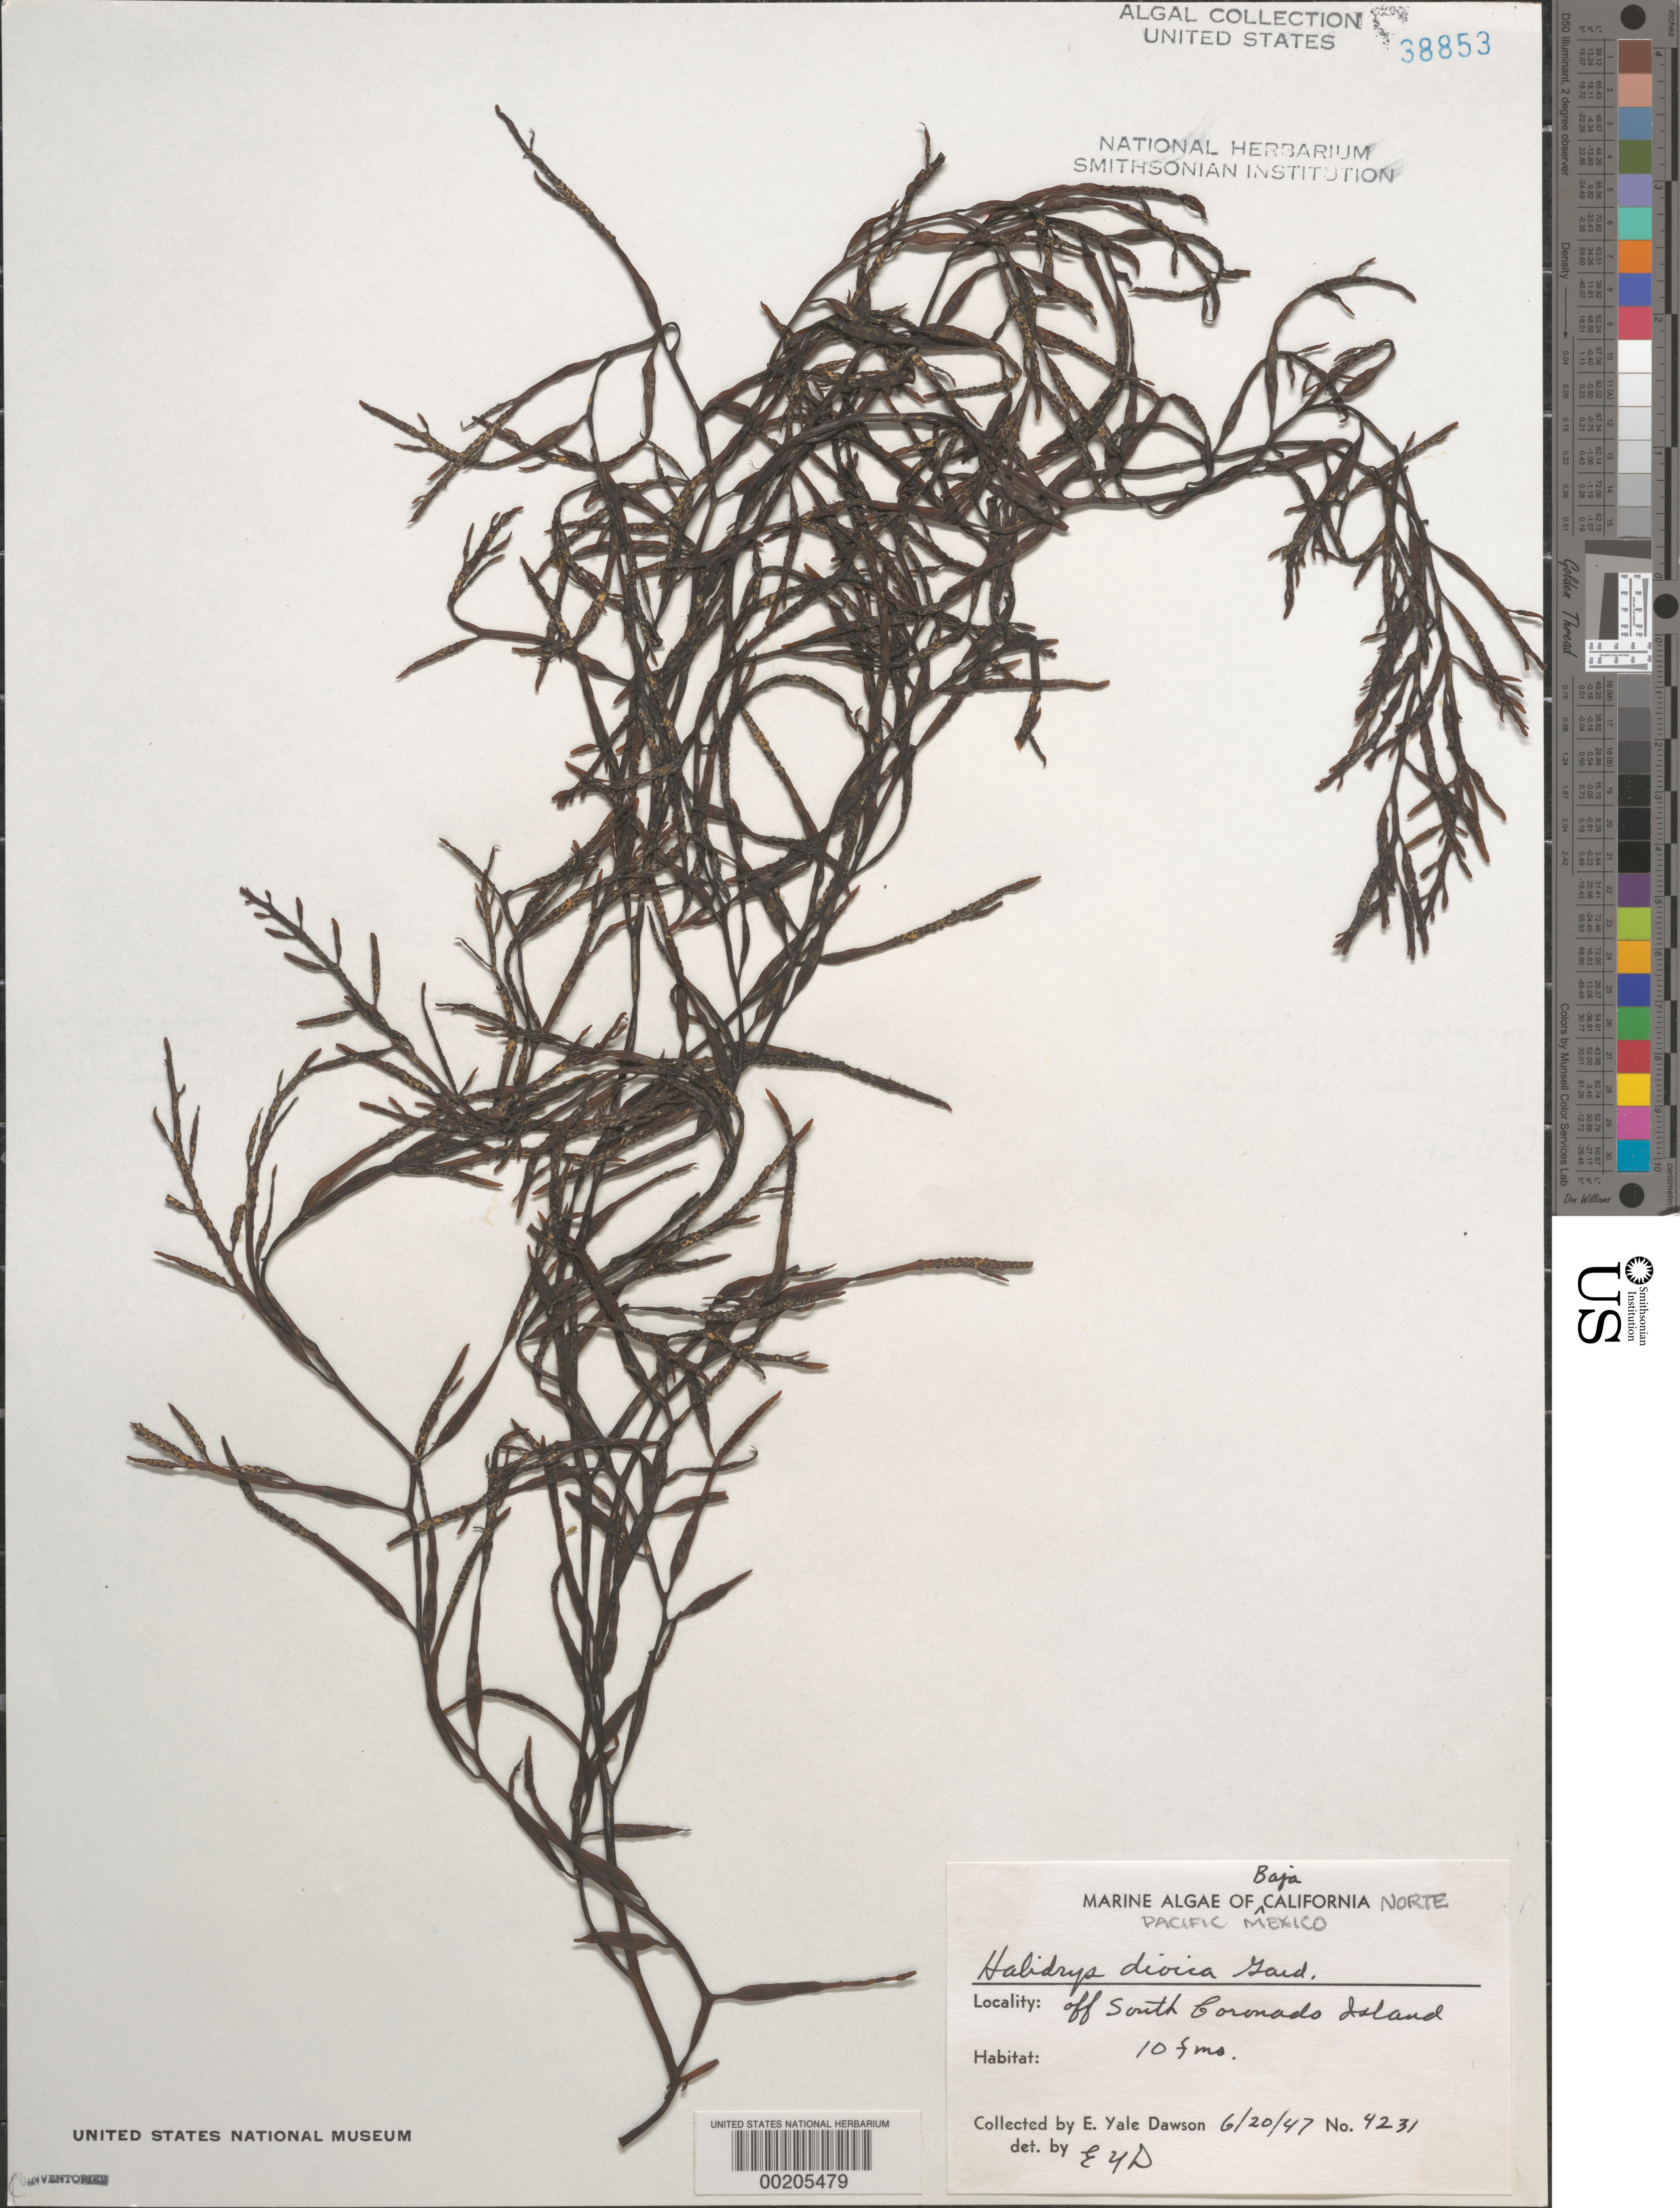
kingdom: Chromista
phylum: Ochrophyta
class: Phaeophyceae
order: Fucales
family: Sargassaceae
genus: Halidrys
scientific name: Halidrys dioica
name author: N.L. Gardner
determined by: Dawson, E. Y.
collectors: E. Y. Dawson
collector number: EYD 4231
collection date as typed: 20 Jun 1947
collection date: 1947-06-20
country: Mexico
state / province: Baja California Norte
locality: Off Isla Coronado del Sur (South Coronado Island)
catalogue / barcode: US 38853